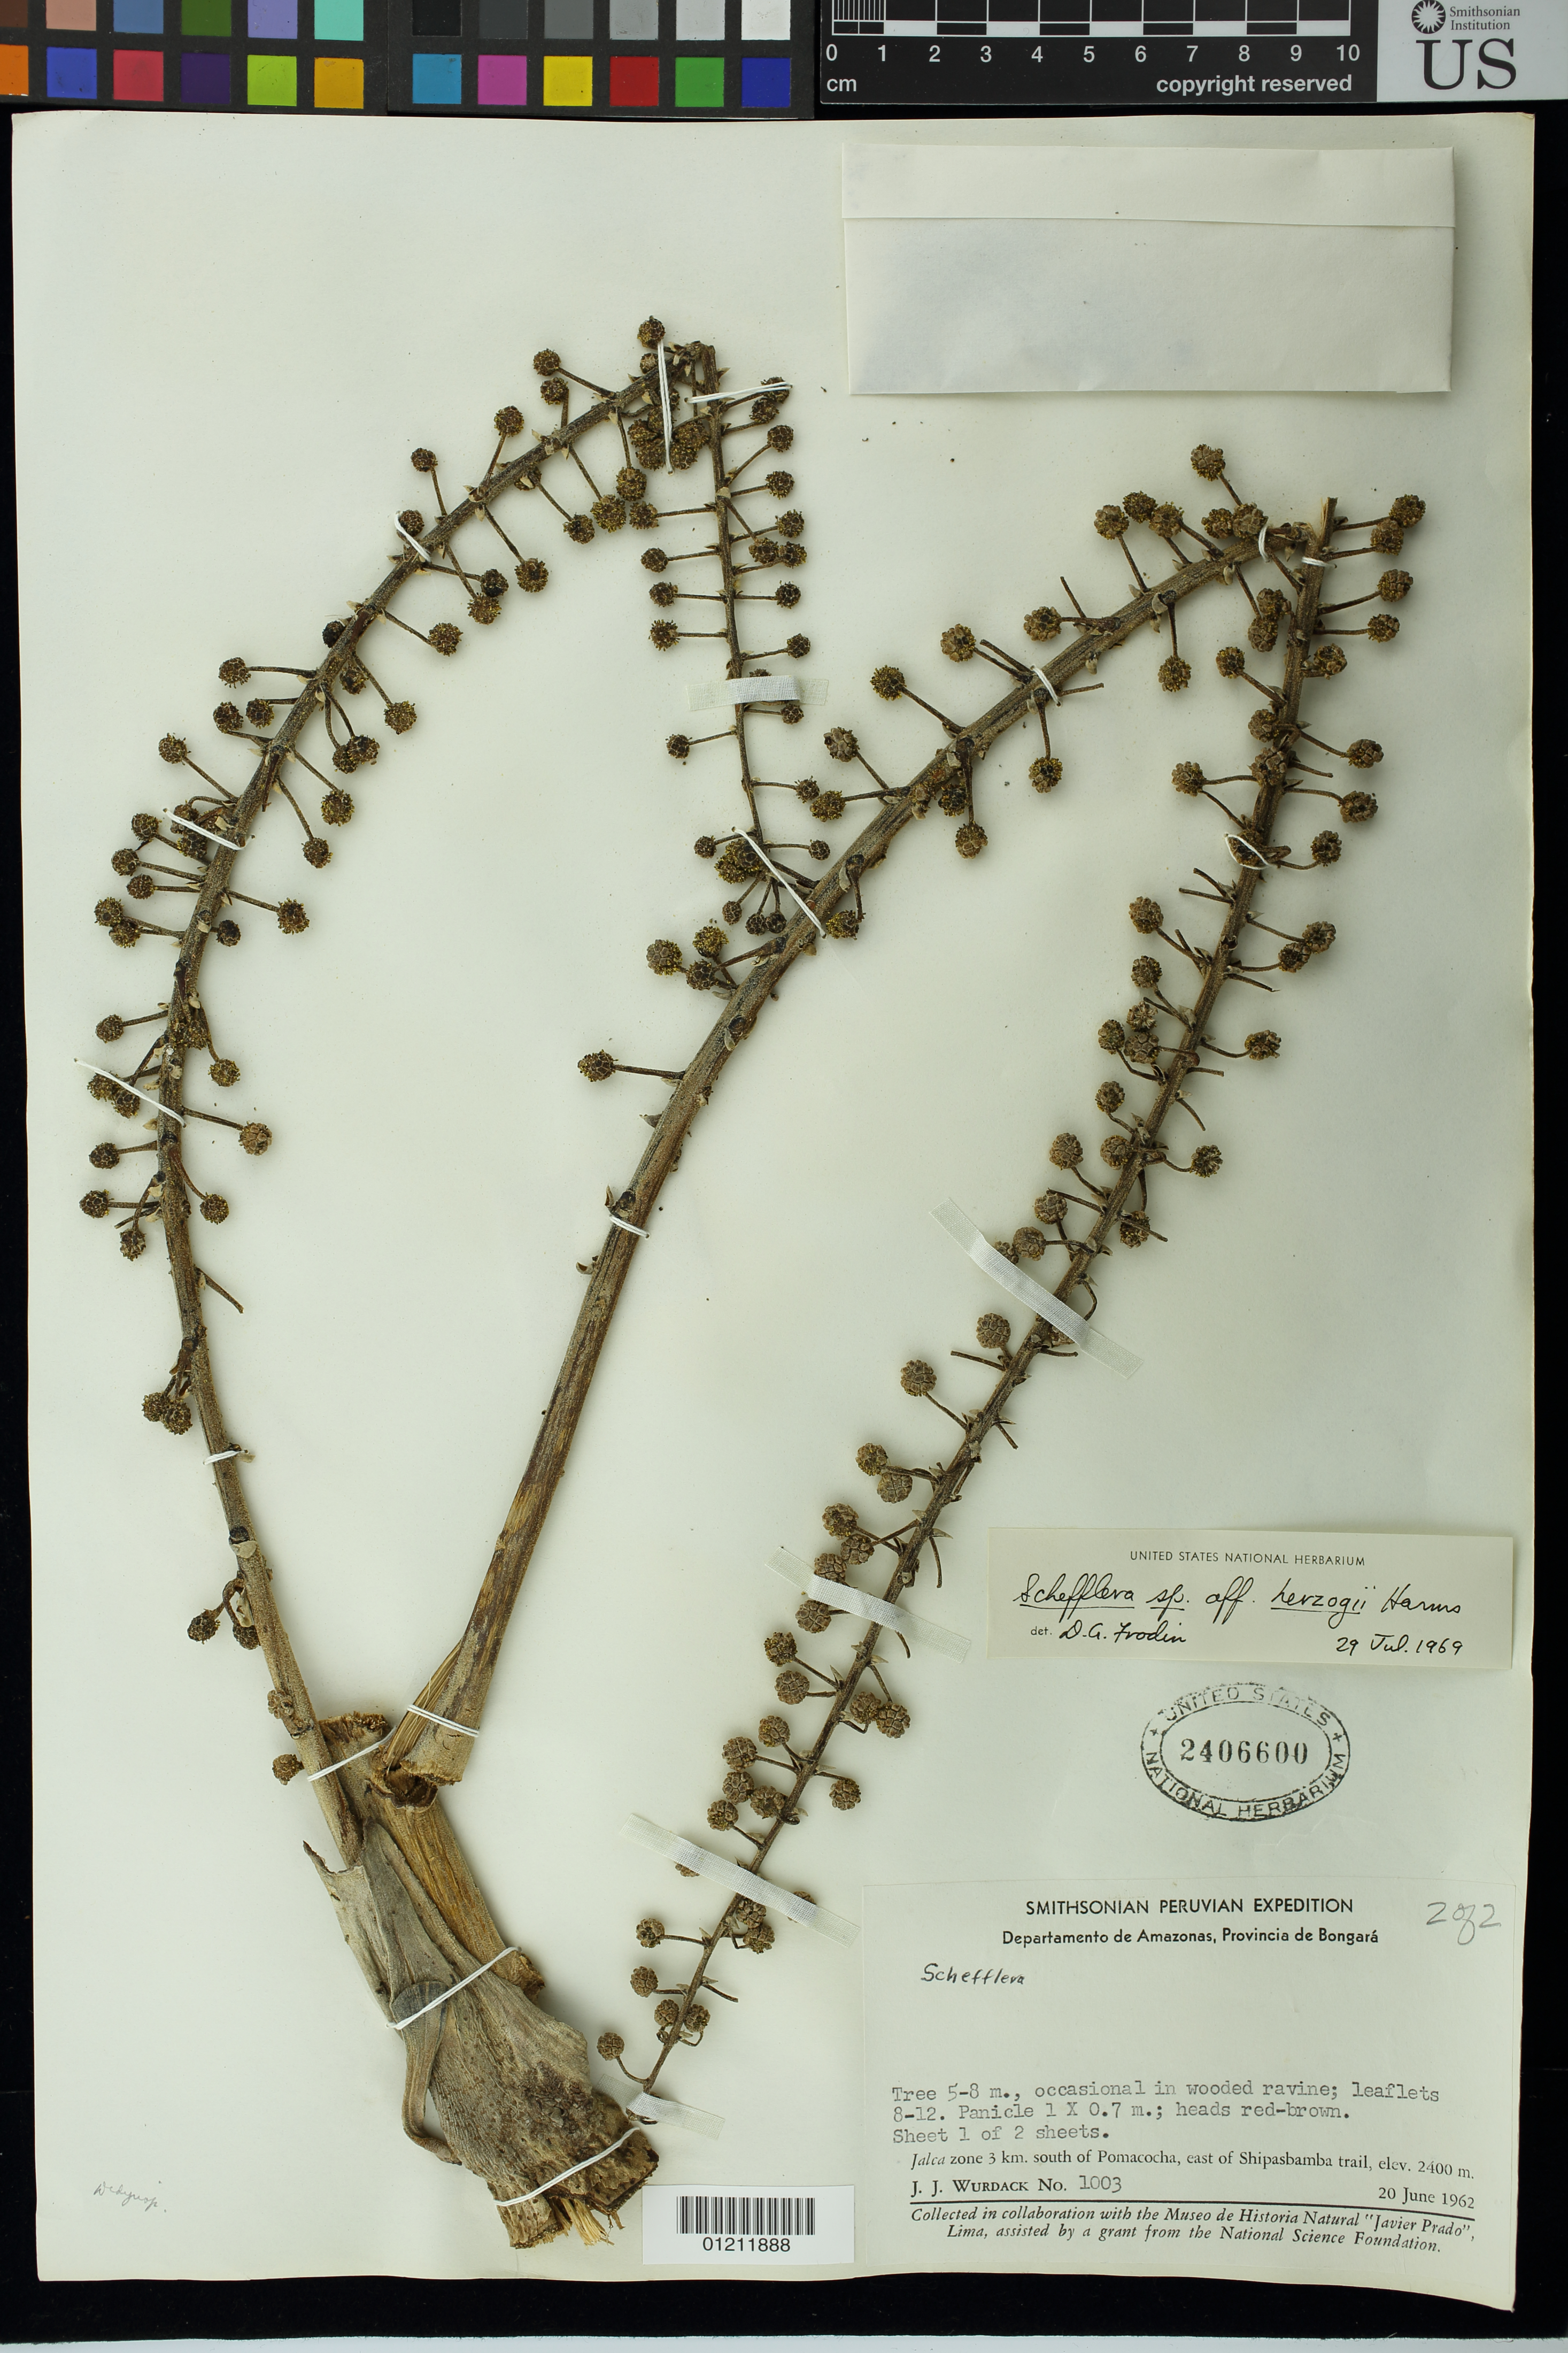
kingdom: Plantae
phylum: Tracheophyta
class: Magnoliopsida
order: Apiales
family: Araliaceae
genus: Schefflera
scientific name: Schefflera herzogii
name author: Harms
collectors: J. J. Wurdack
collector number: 1003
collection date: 1962-06-20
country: Peru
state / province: Amazonas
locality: Departamento de Amazonas, Provincia de Bongará. Jalca zone 3 km. south of Pomacocha, east of Shipasbamba trail.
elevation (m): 2400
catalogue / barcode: US 2406600